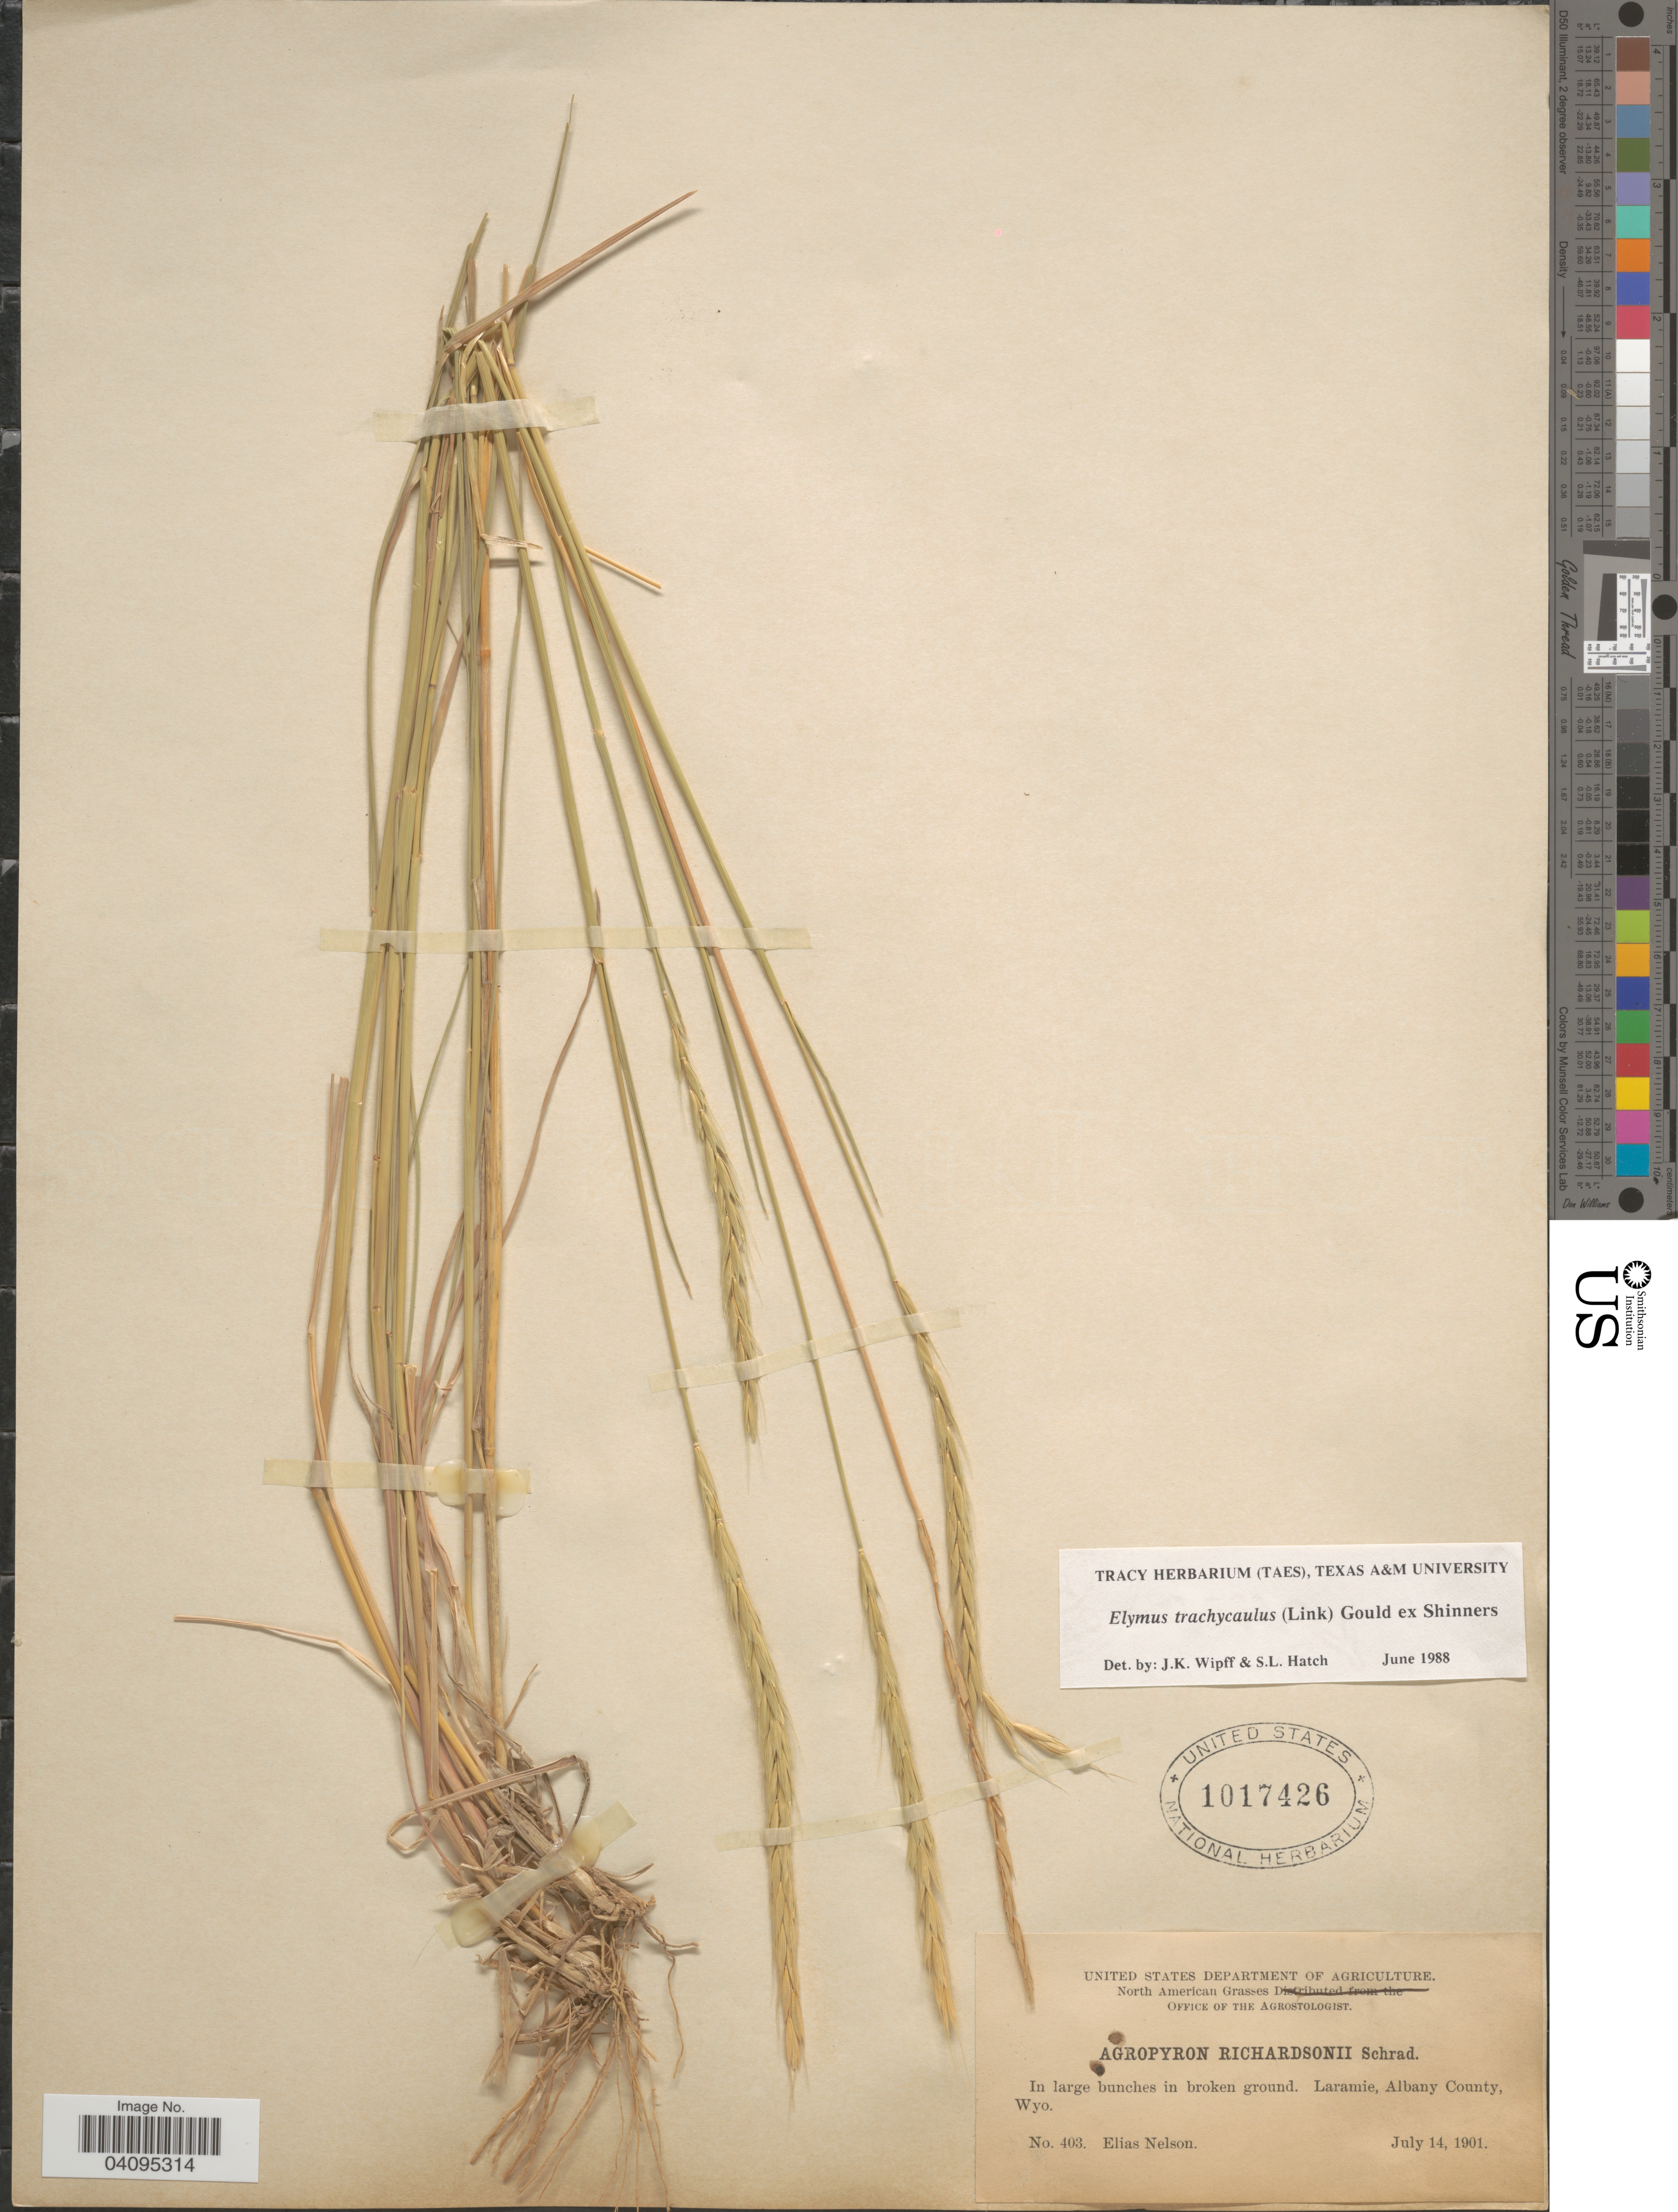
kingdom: Plantae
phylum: Tracheophyta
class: Liliopsida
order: Poales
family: Poaceae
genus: Elymus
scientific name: Elymus trachycaulus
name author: (Link) Gould ex Shinners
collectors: E. Nelson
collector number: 403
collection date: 1901-07-14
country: United States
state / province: Wyoming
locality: In large bunches in broken ground. Laramie, Albany County.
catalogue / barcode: US 1017426